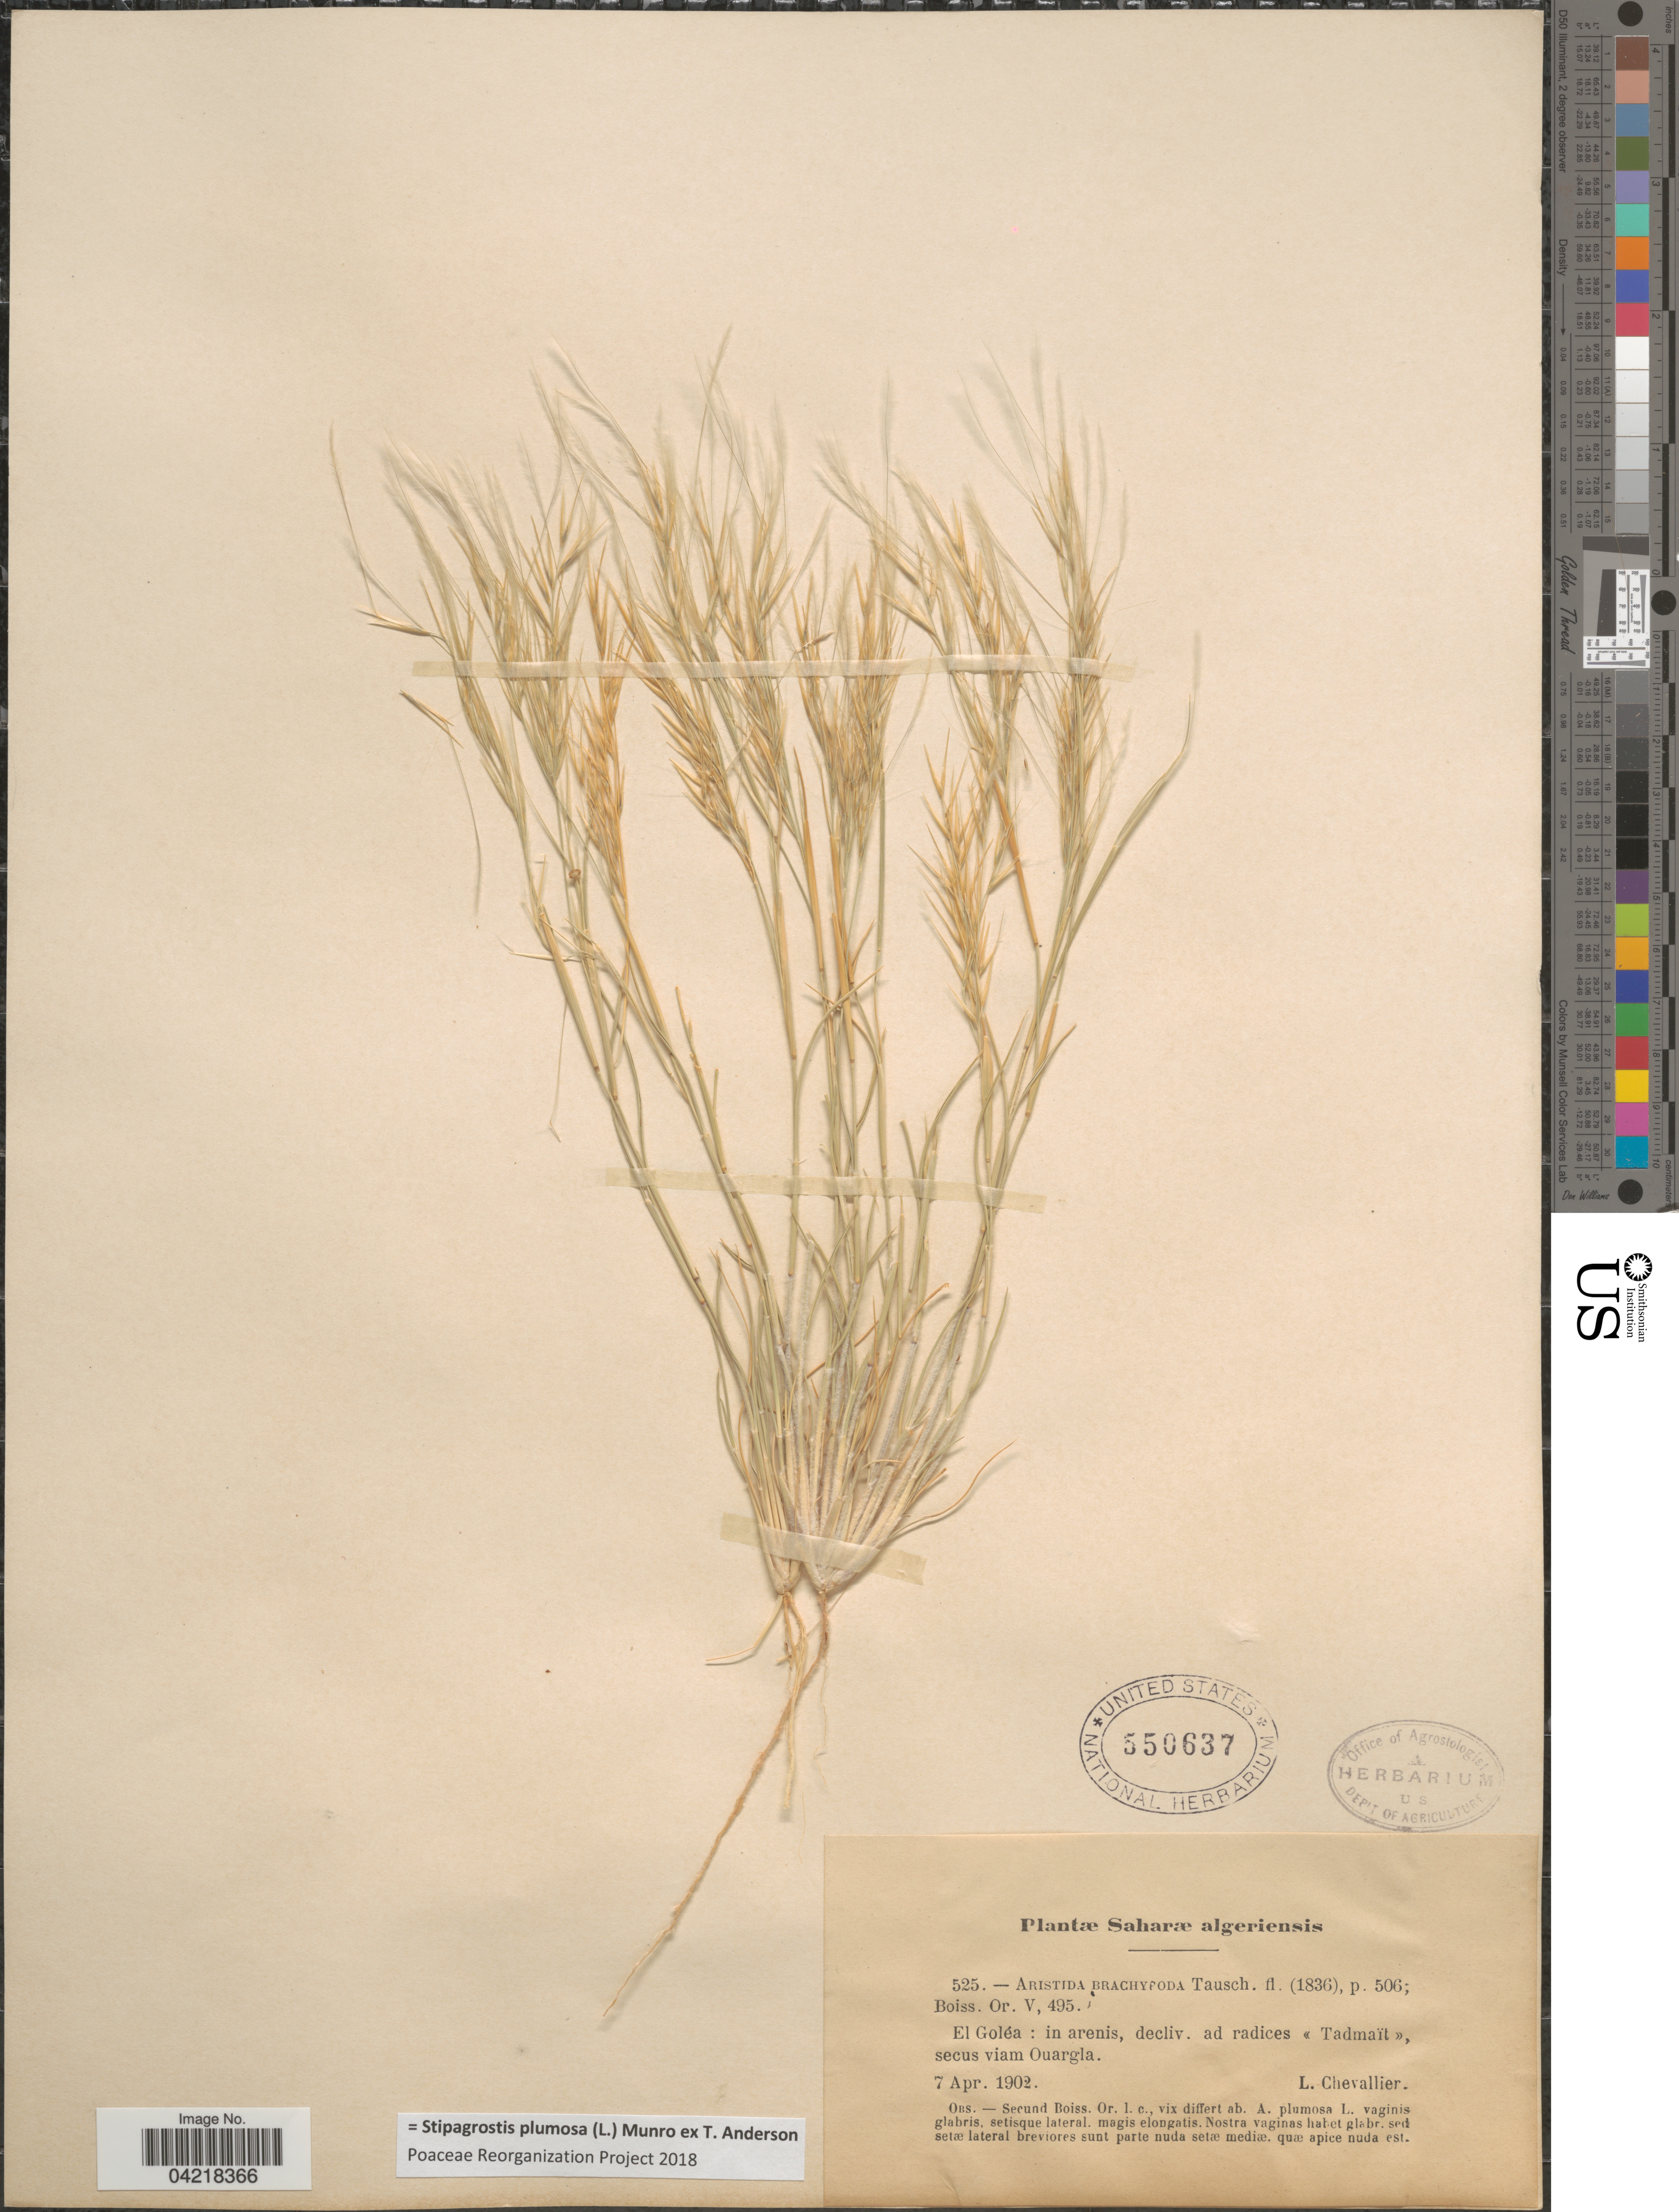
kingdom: Plantae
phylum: Tracheophyta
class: Liliopsida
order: Poales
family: Poaceae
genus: Stipagrostis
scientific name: Stipagrostis plumosa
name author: (L.) Munro ex T. Anderson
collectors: L. Chevallier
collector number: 525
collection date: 1902-04-07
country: Algeria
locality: Saharæ algeriensis. El Goléa: in arenis, decliv. ad radices Tadmaït, secus viam Ouargla.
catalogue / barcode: US 550637